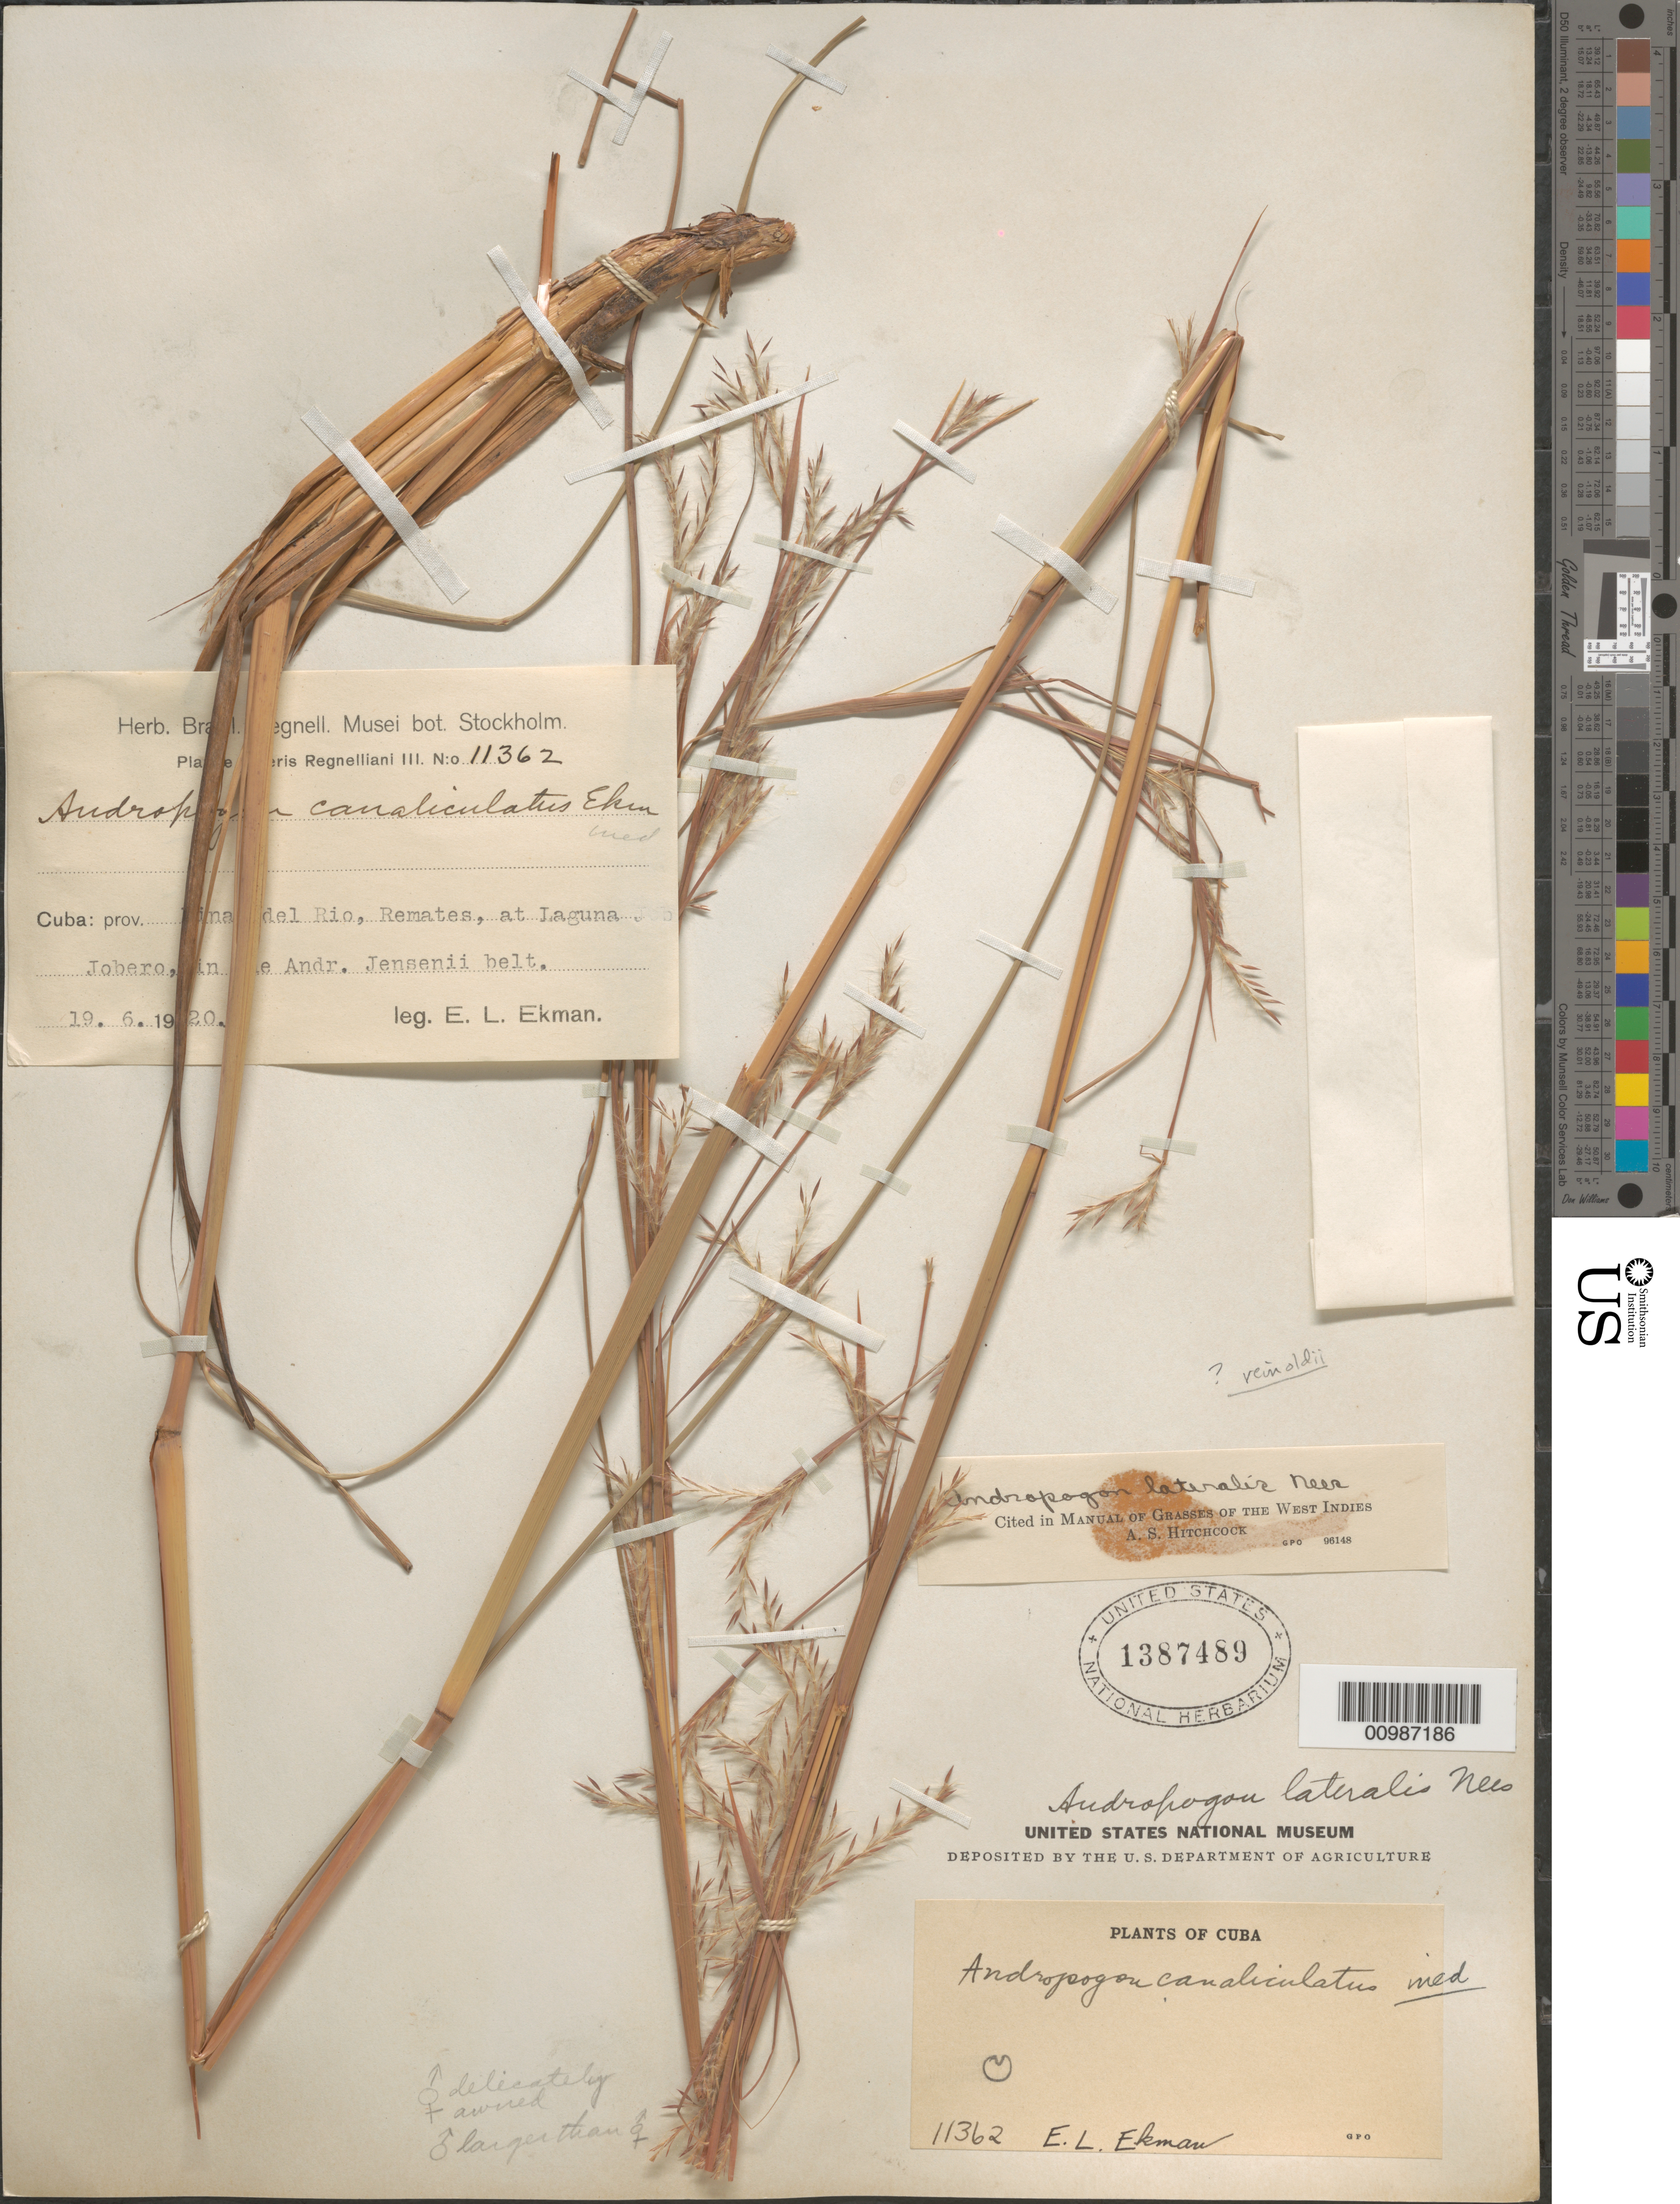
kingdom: Plantae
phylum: Tracheophyta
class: Liliopsida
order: Poales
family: Poaceae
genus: Andropogon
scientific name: Andropogon reinoldii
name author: León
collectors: E. L. Ekman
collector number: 11362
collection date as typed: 19 Jun 1920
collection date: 1920-06-19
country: Cuba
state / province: Pinar del Rio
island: Cuba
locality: Remates at Laguna Jobero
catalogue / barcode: US 1387489